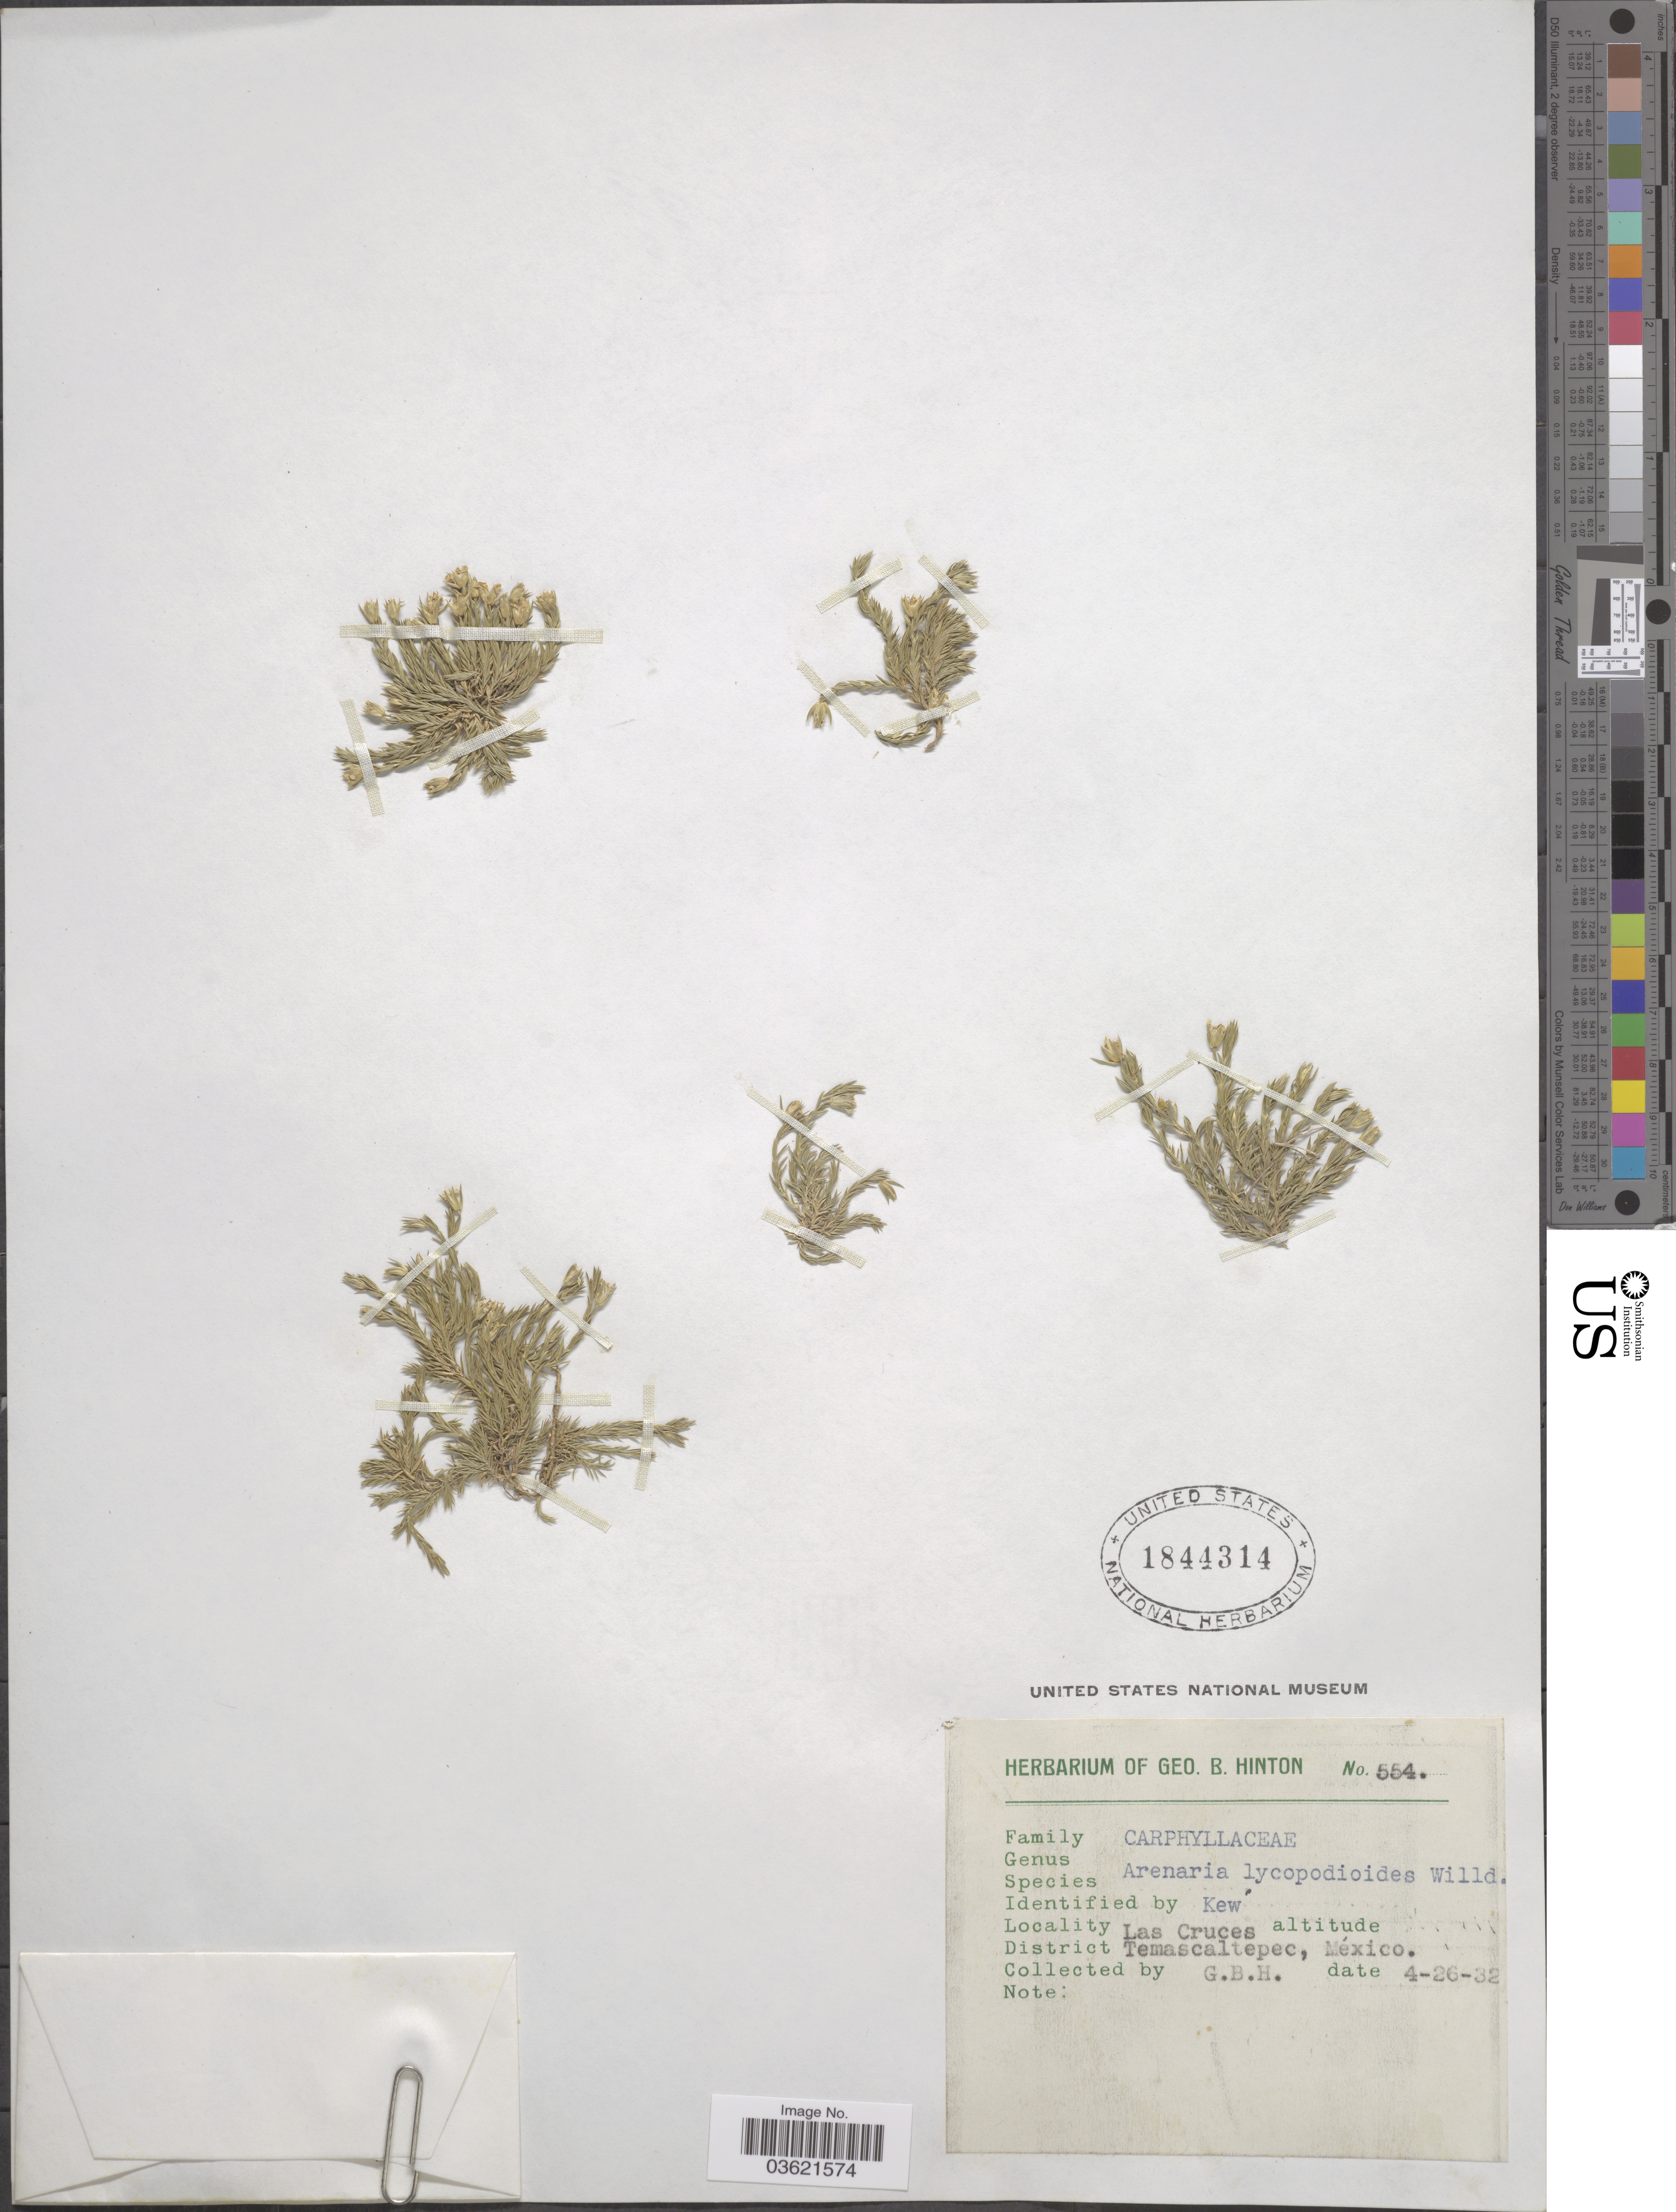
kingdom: Plantae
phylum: Tracheophyta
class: Magnoliopsida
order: Caryophyllales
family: Caryophyllaceae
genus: Arenaria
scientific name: Arenaria lycopodioides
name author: Willd. ex Schltdl.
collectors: G. B. Hinton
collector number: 554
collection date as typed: Transcribed d/m/y: 26/4/32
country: Mexico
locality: Las Cruces. District Temascaltepec.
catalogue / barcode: US 1844314